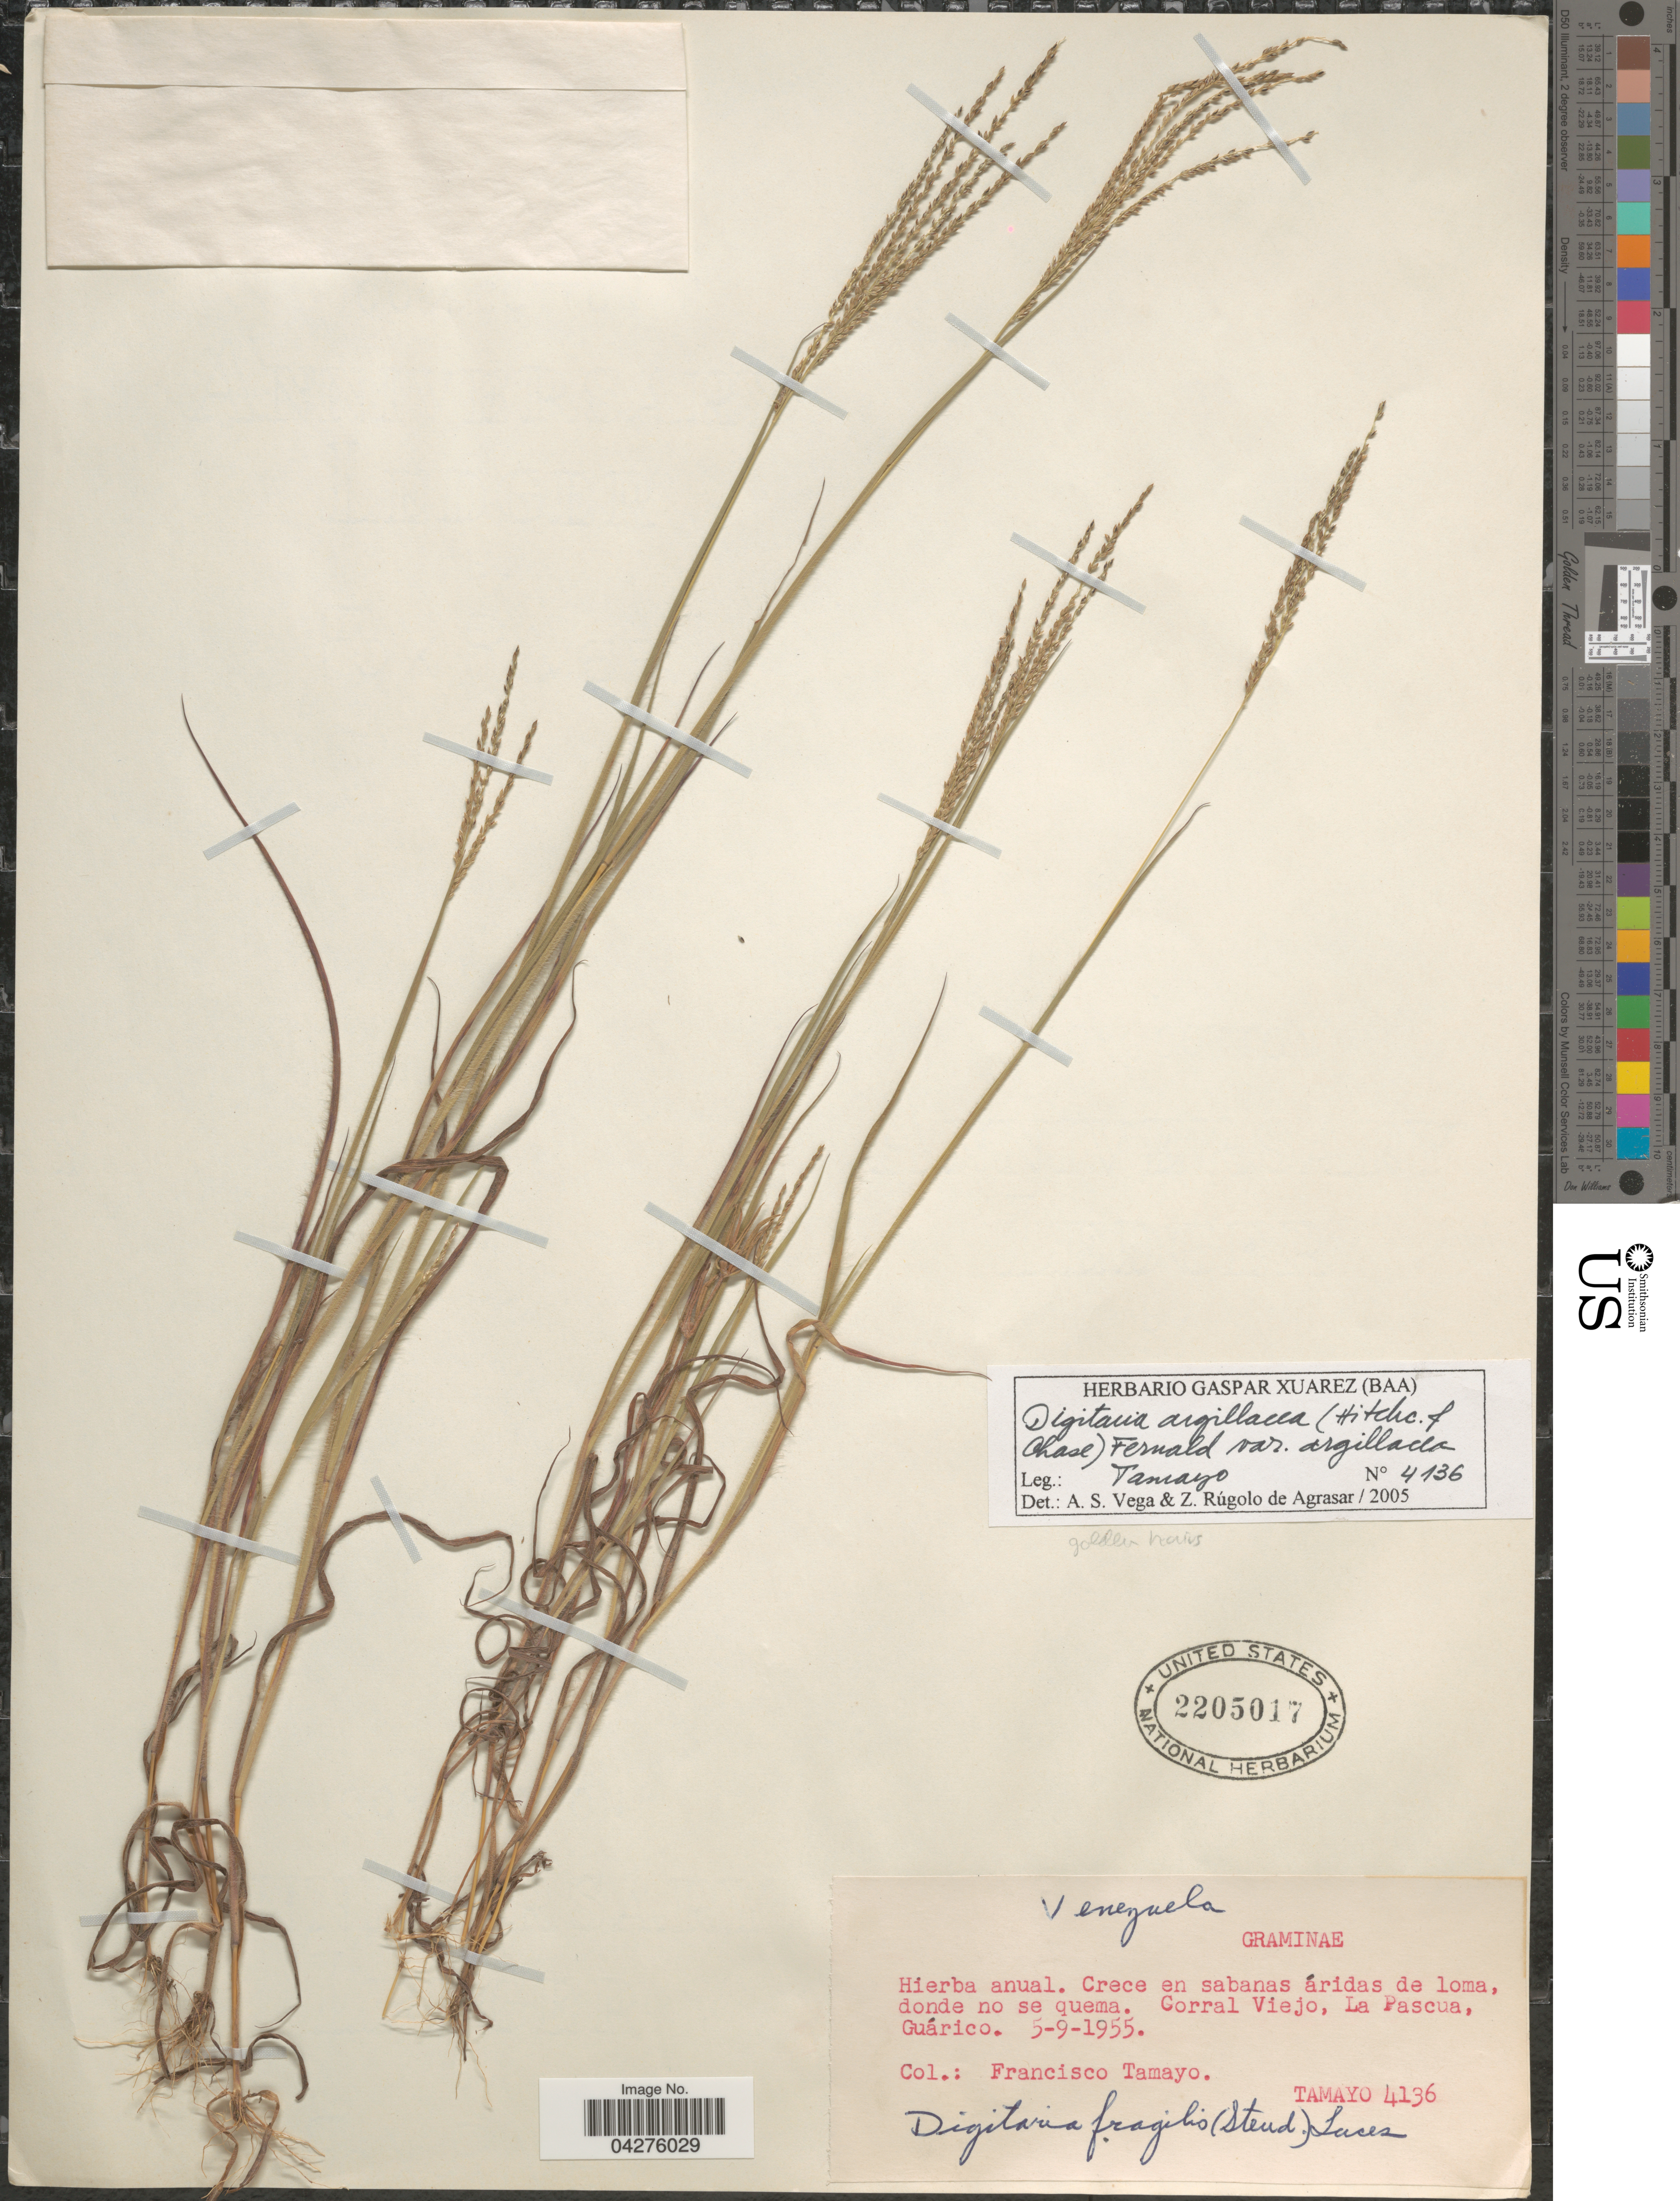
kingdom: Plantae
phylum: Tracheophyta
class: Liliopsida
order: Poales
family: Poaceae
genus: Digitaria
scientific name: Digitaria argillacea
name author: (Hitchc. & Chase) Fernald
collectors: F. Tamayo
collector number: Tamayo4136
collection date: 1955-09-05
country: Venezuela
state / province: Guarico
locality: Corral Viejo, La Pascua.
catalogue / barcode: US 2205017